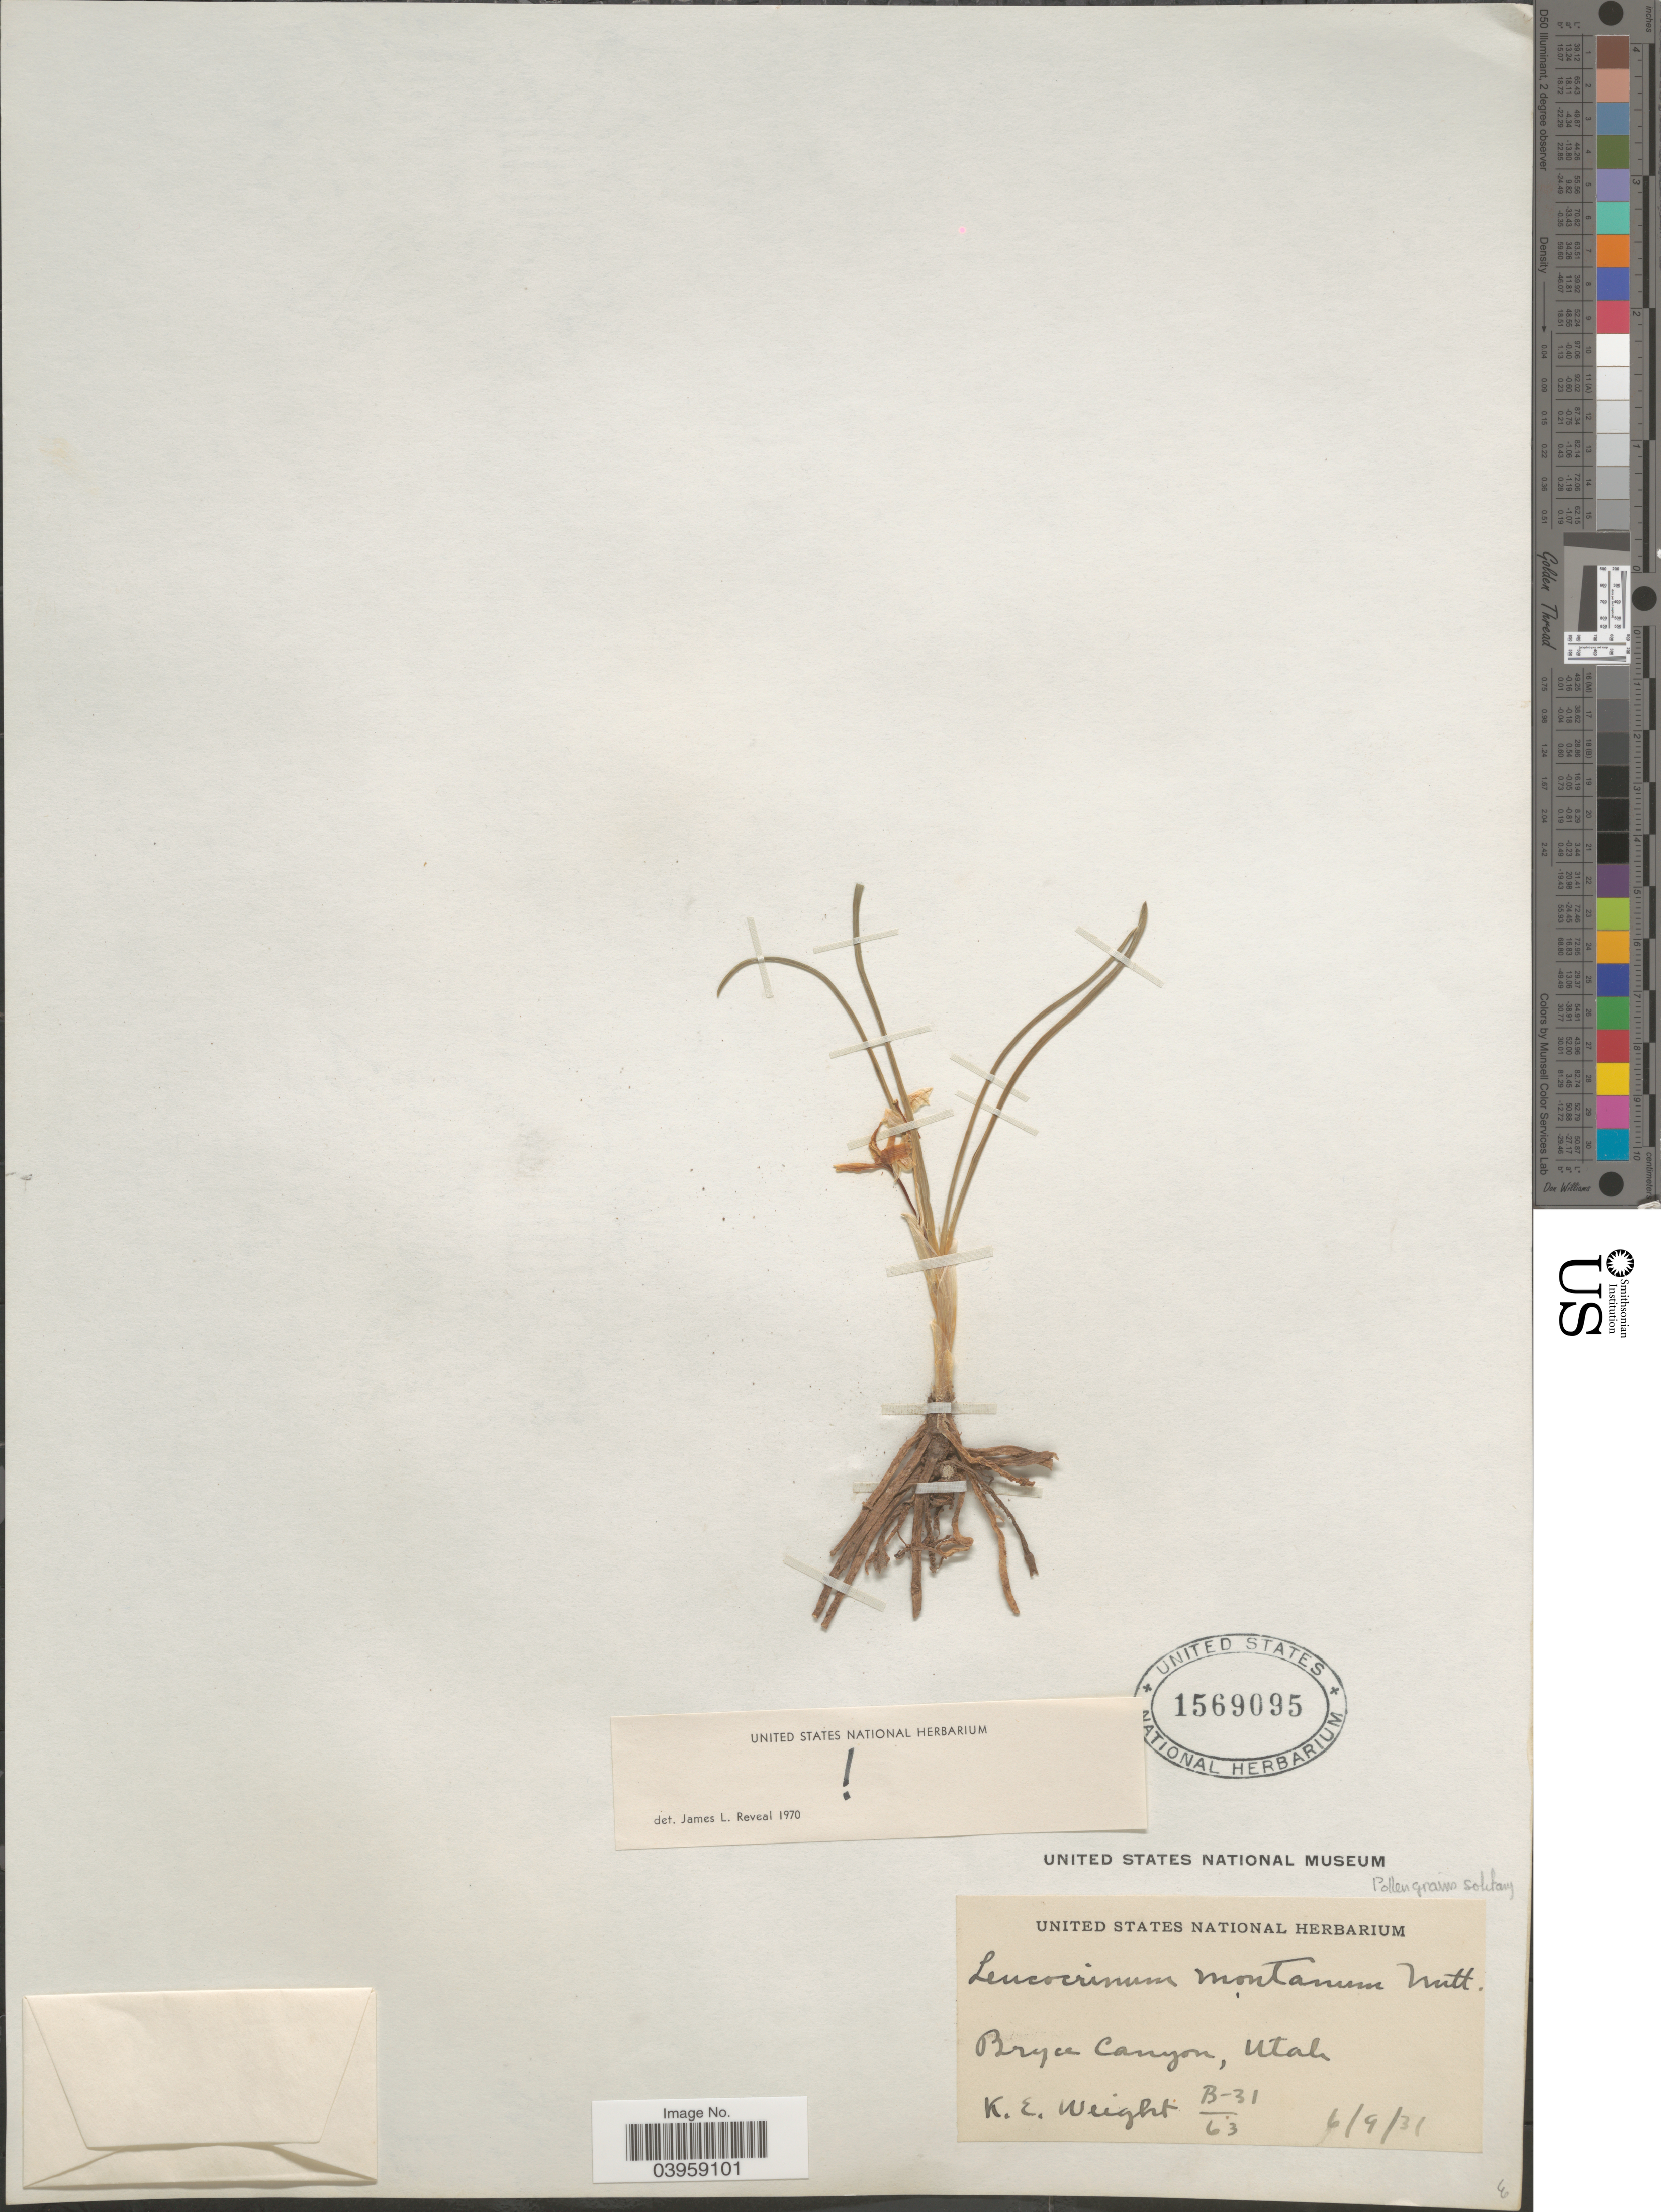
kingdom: Plantae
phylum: Tracheophyta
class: Liliopsida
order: Asparagales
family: Asparagaceae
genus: Leucocrinum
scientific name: Leucocrinum montanum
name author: Nutt.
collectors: K. Weight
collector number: B-31/63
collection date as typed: Transcribed d/m/y: 9/6/31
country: United States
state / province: Utah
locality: Bryce Canyon.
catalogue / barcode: US 1569095